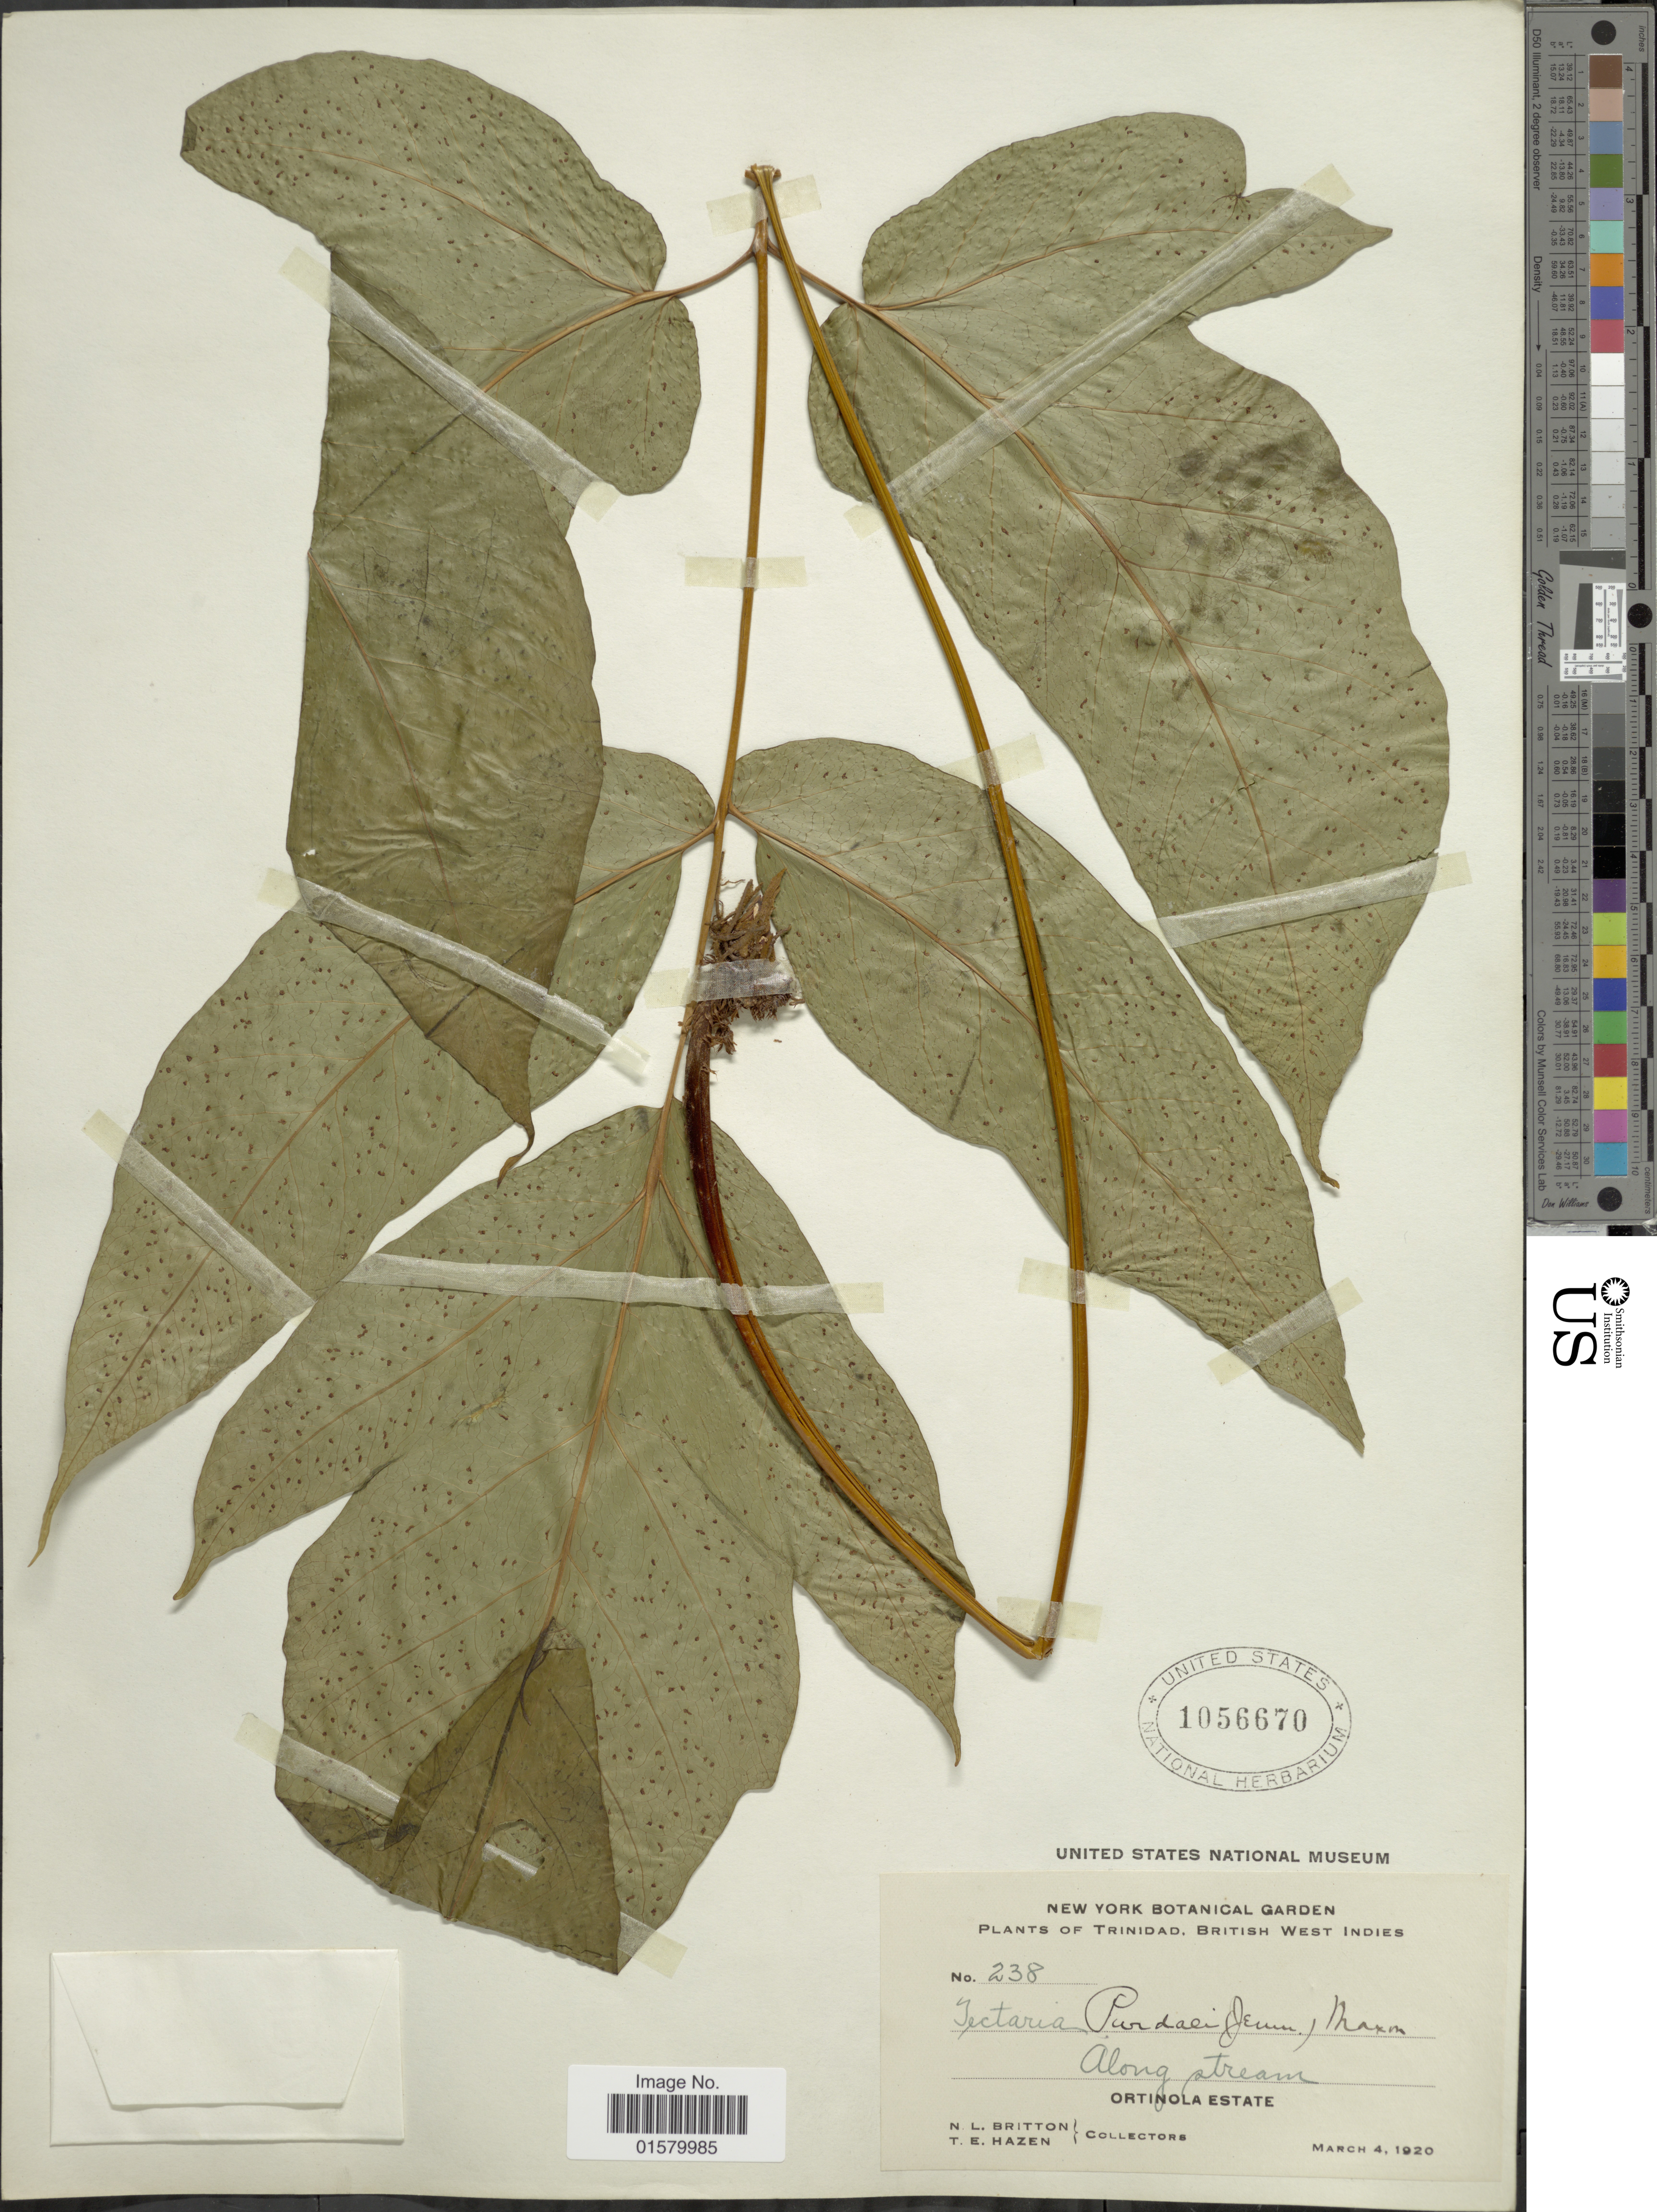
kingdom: Plantae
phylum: Tracheophyta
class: Polypodiopsida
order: Polypodiales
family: Tectariaceae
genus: Tectaria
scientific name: Tectaria trifoliata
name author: (L.) Cav.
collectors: N. Britton & T. E. Hazen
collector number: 238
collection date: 1920-03-04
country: Trinidad and Tobago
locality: Trinidad, British West Indies, Ortinola Estate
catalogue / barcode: US 1056670